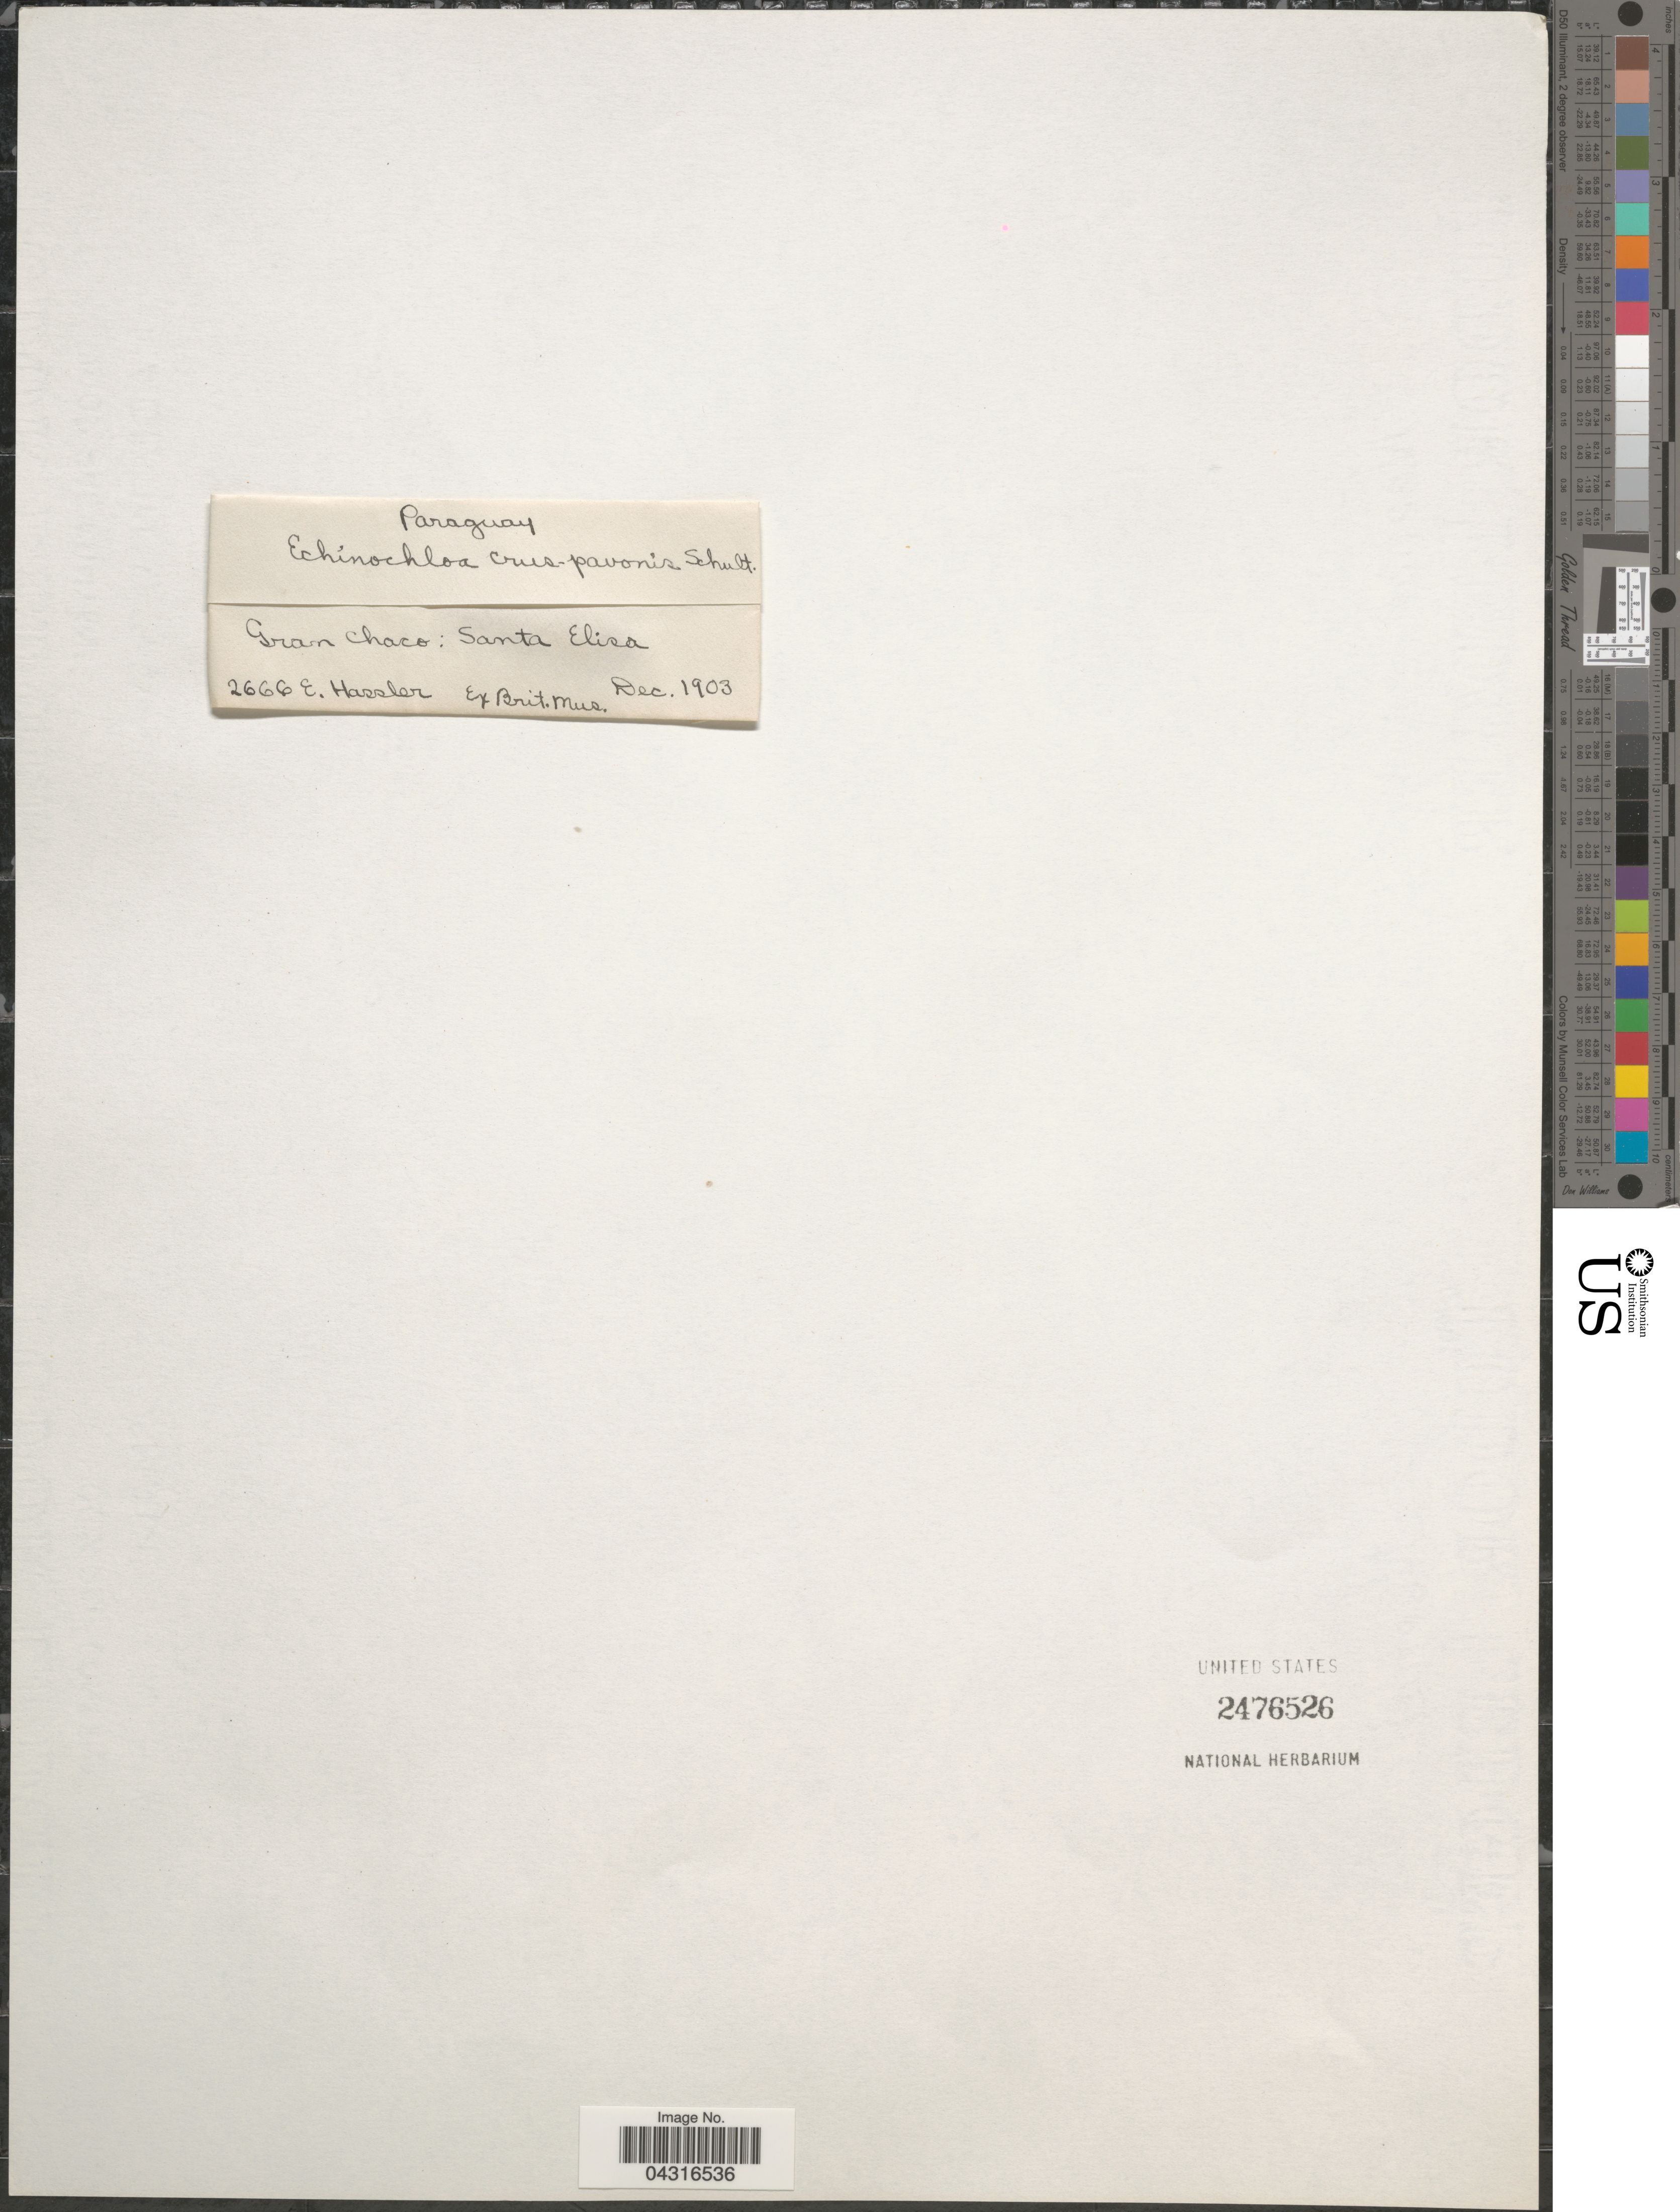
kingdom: Plantae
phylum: Tracheophyta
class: Liliopsida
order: Poales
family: Poaceae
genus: Echinochloa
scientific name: Echinochloa crus-pavonis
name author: (Kunth) Schult.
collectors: E. Hassler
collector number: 2666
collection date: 1903-12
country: Paraguay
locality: Gran Chaco: Santa Elisa.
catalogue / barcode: US 2476526